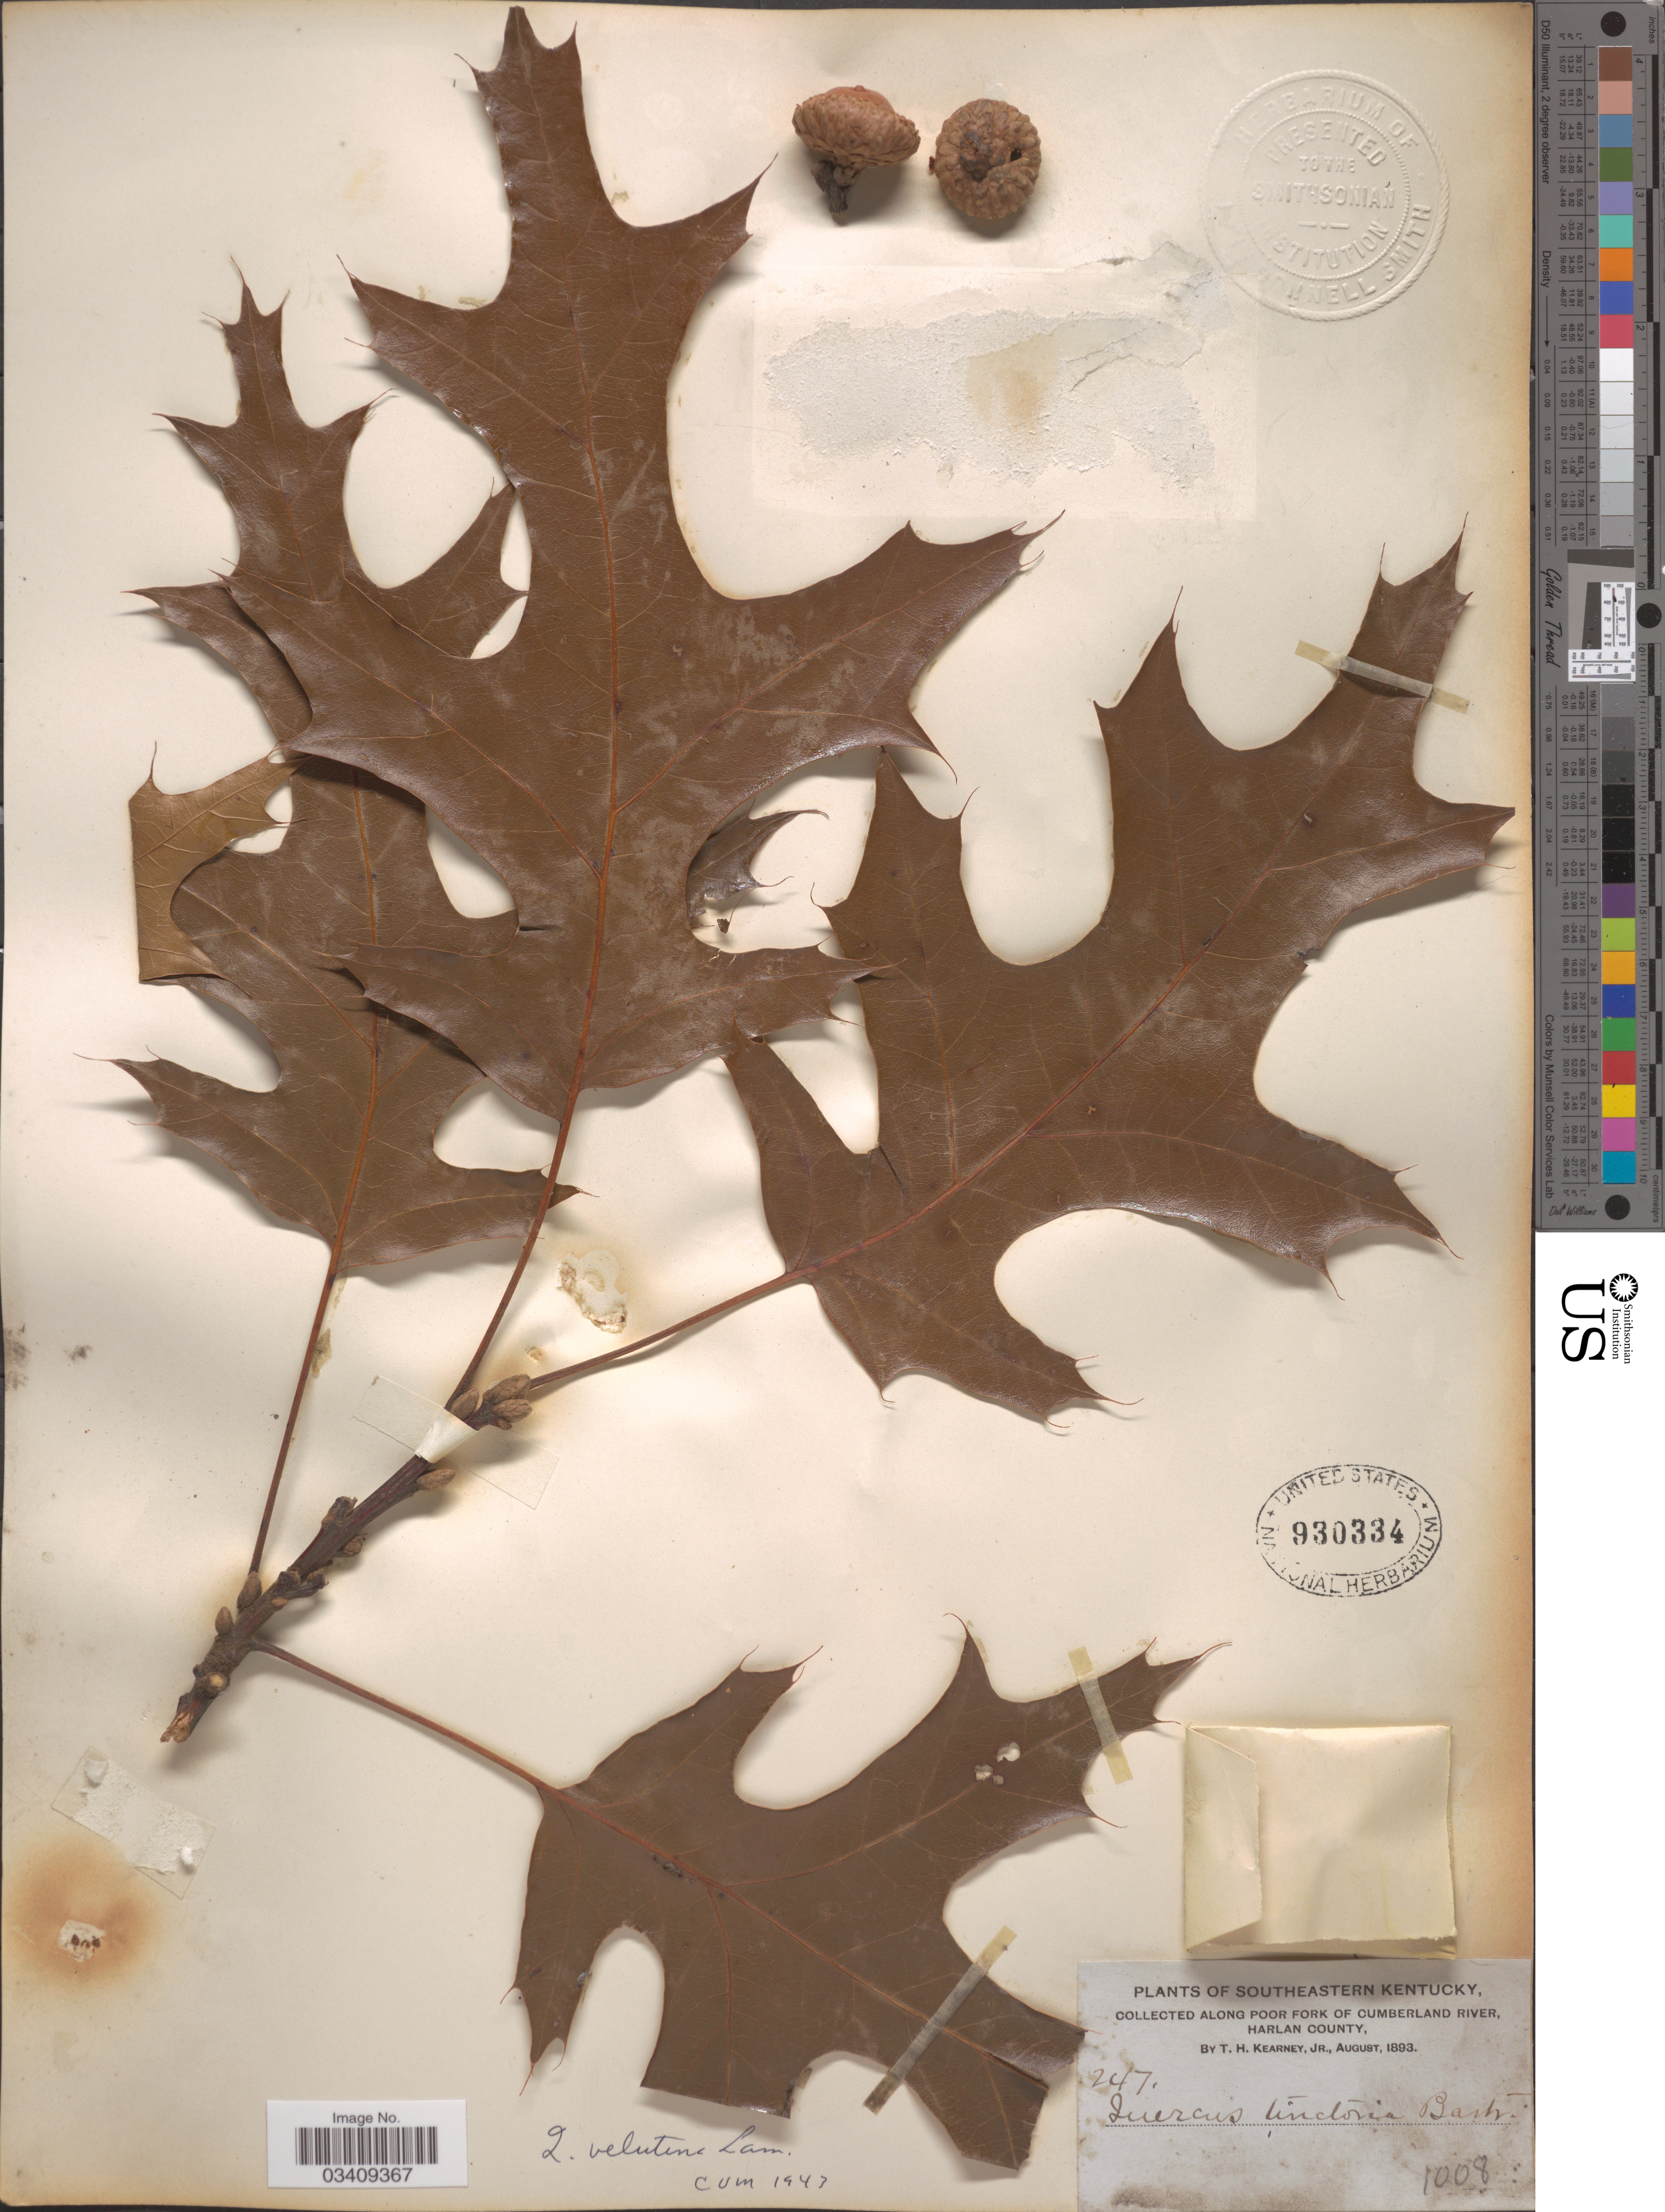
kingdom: Plantae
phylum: Tracheophyta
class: Magnoliopsida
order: Fagales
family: Fagaceae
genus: Quercus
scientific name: Quercus velutina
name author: Lam.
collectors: T. H. Kearney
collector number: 247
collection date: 1893-08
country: United States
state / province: Kentucky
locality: Southeastern Kentucky. Along Poor Fork of Cumberland River, Harlan County.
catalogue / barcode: US 930334